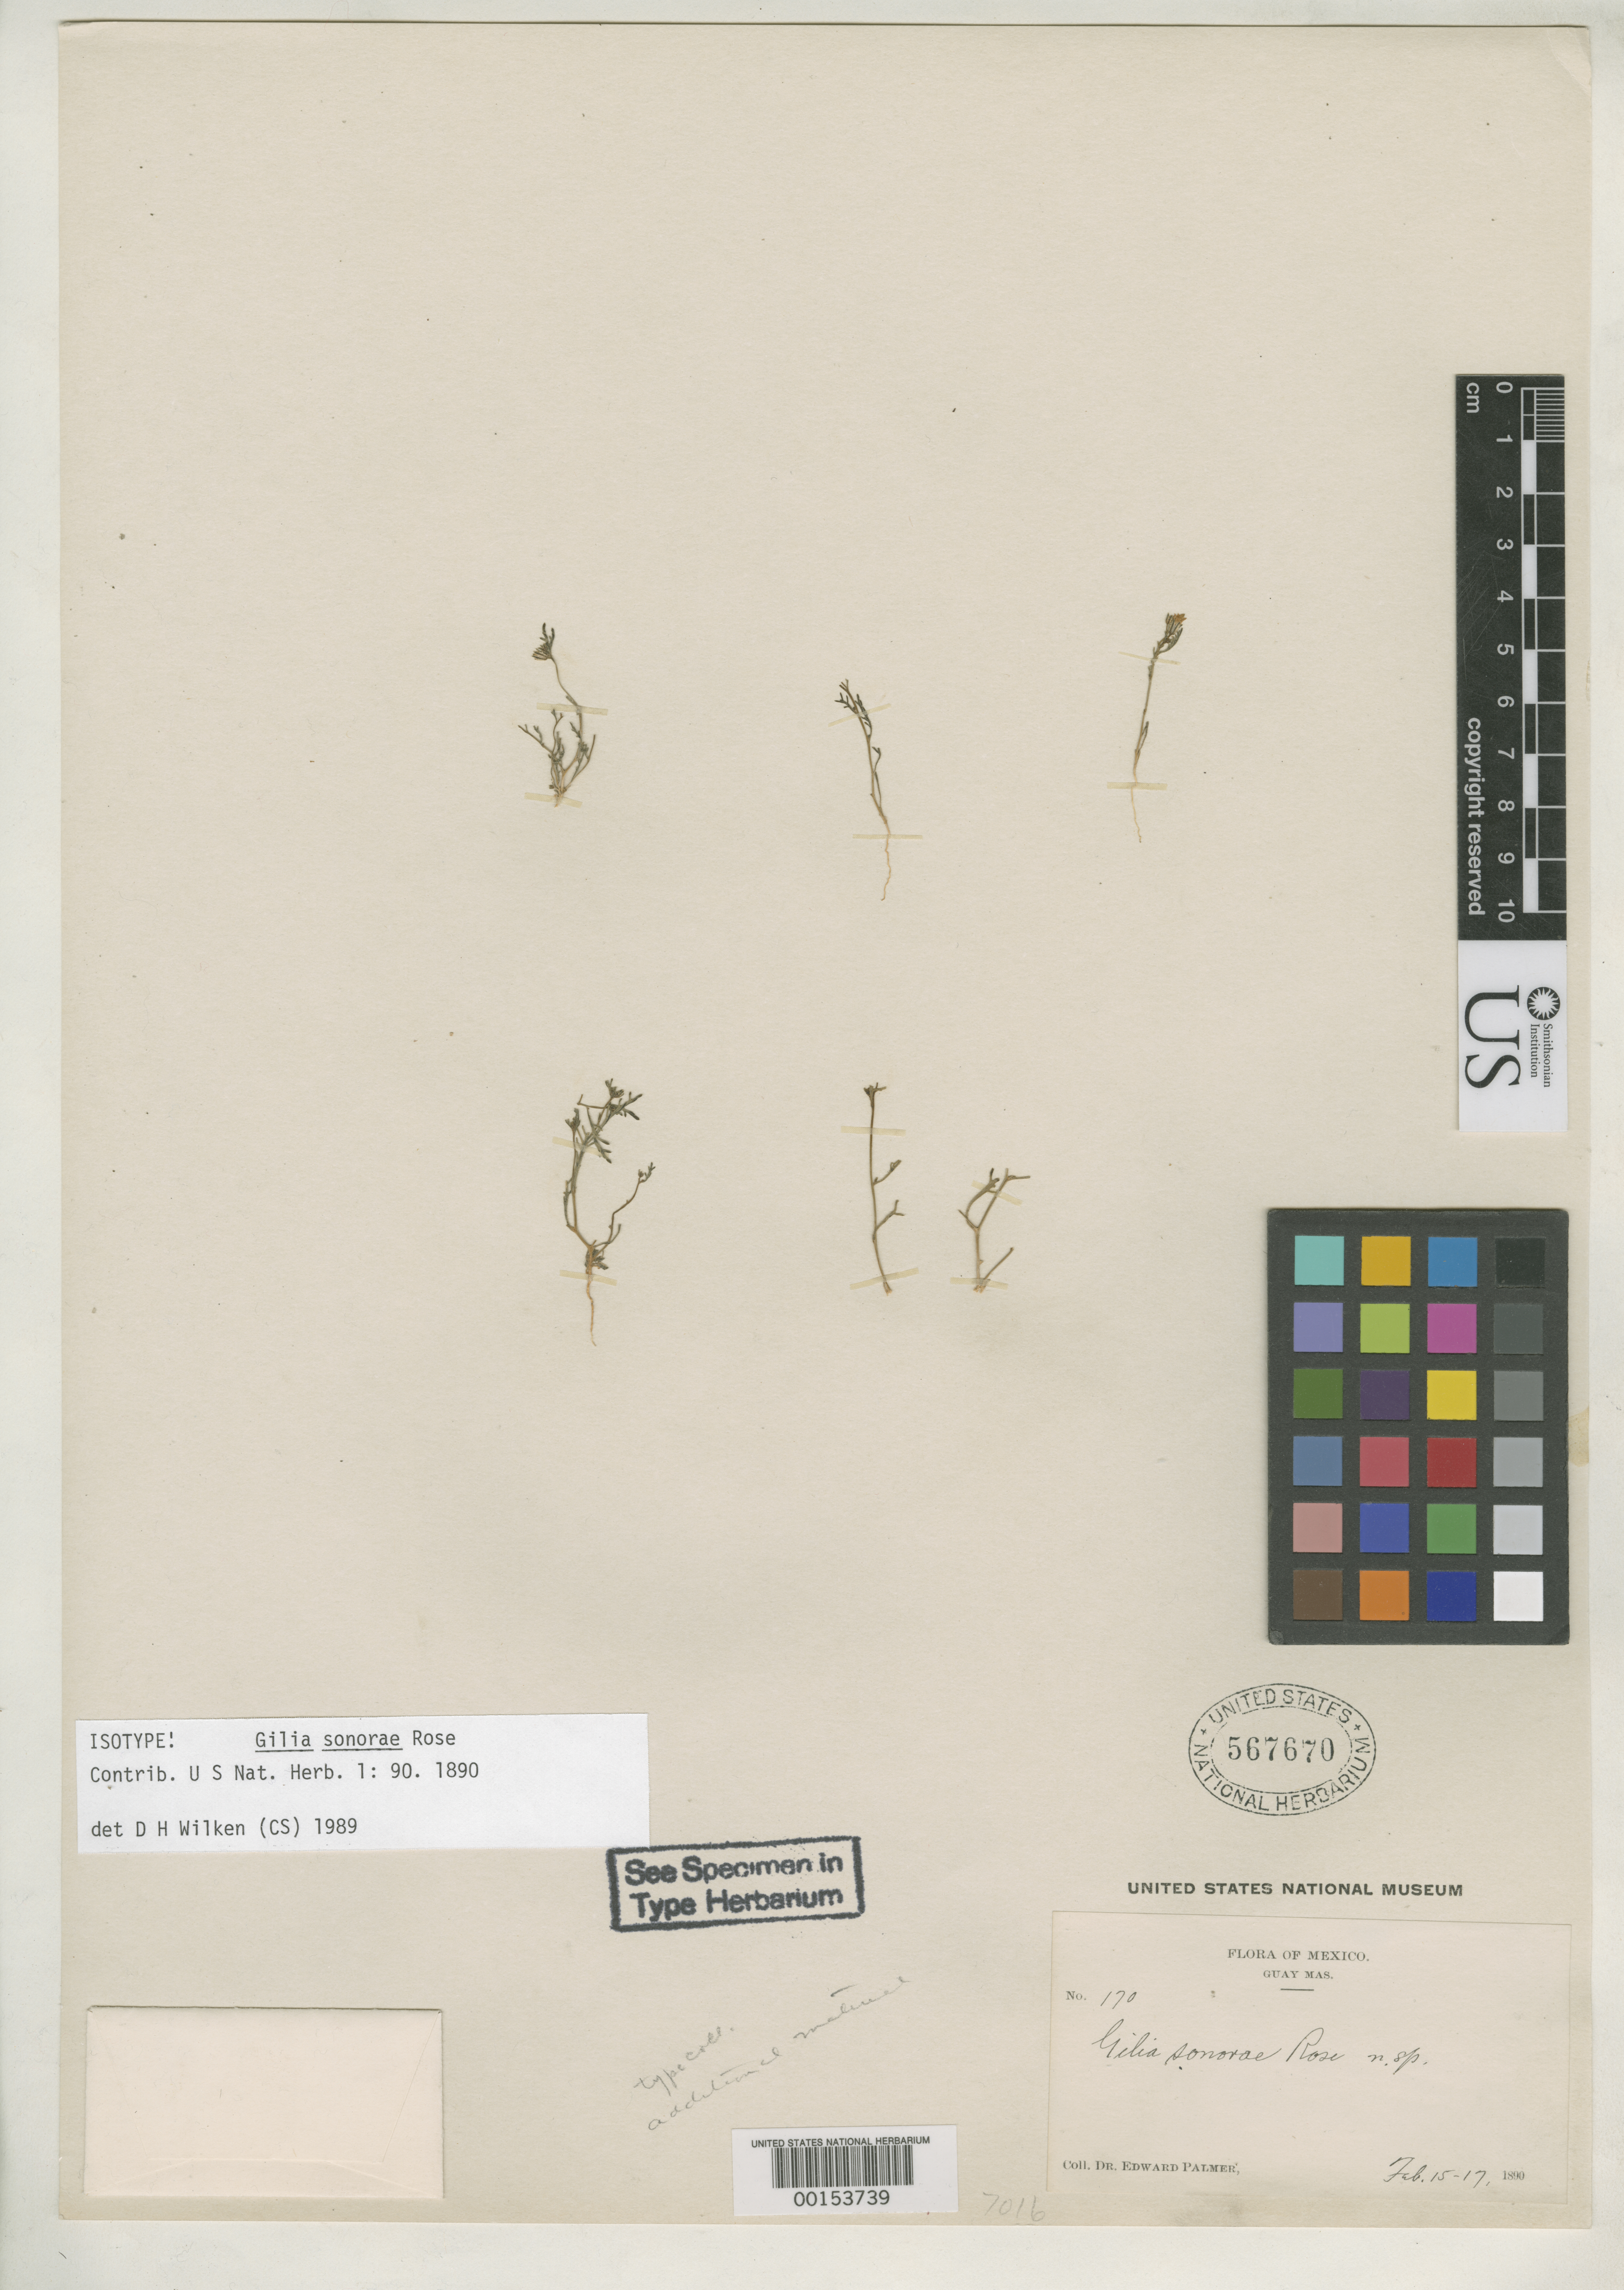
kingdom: Plantae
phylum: Tracheophyta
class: Magnoliopsida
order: Ericales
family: Polemoniaceae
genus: Gilia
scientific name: Gilia sonorae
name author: Rose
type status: Isotype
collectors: E. Palmer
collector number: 170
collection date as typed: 15 Feb 1890 to 17 Feb 1890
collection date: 1890-02-15/1890-02-17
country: Mexico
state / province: Sonora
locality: Guaymas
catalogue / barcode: US 567670